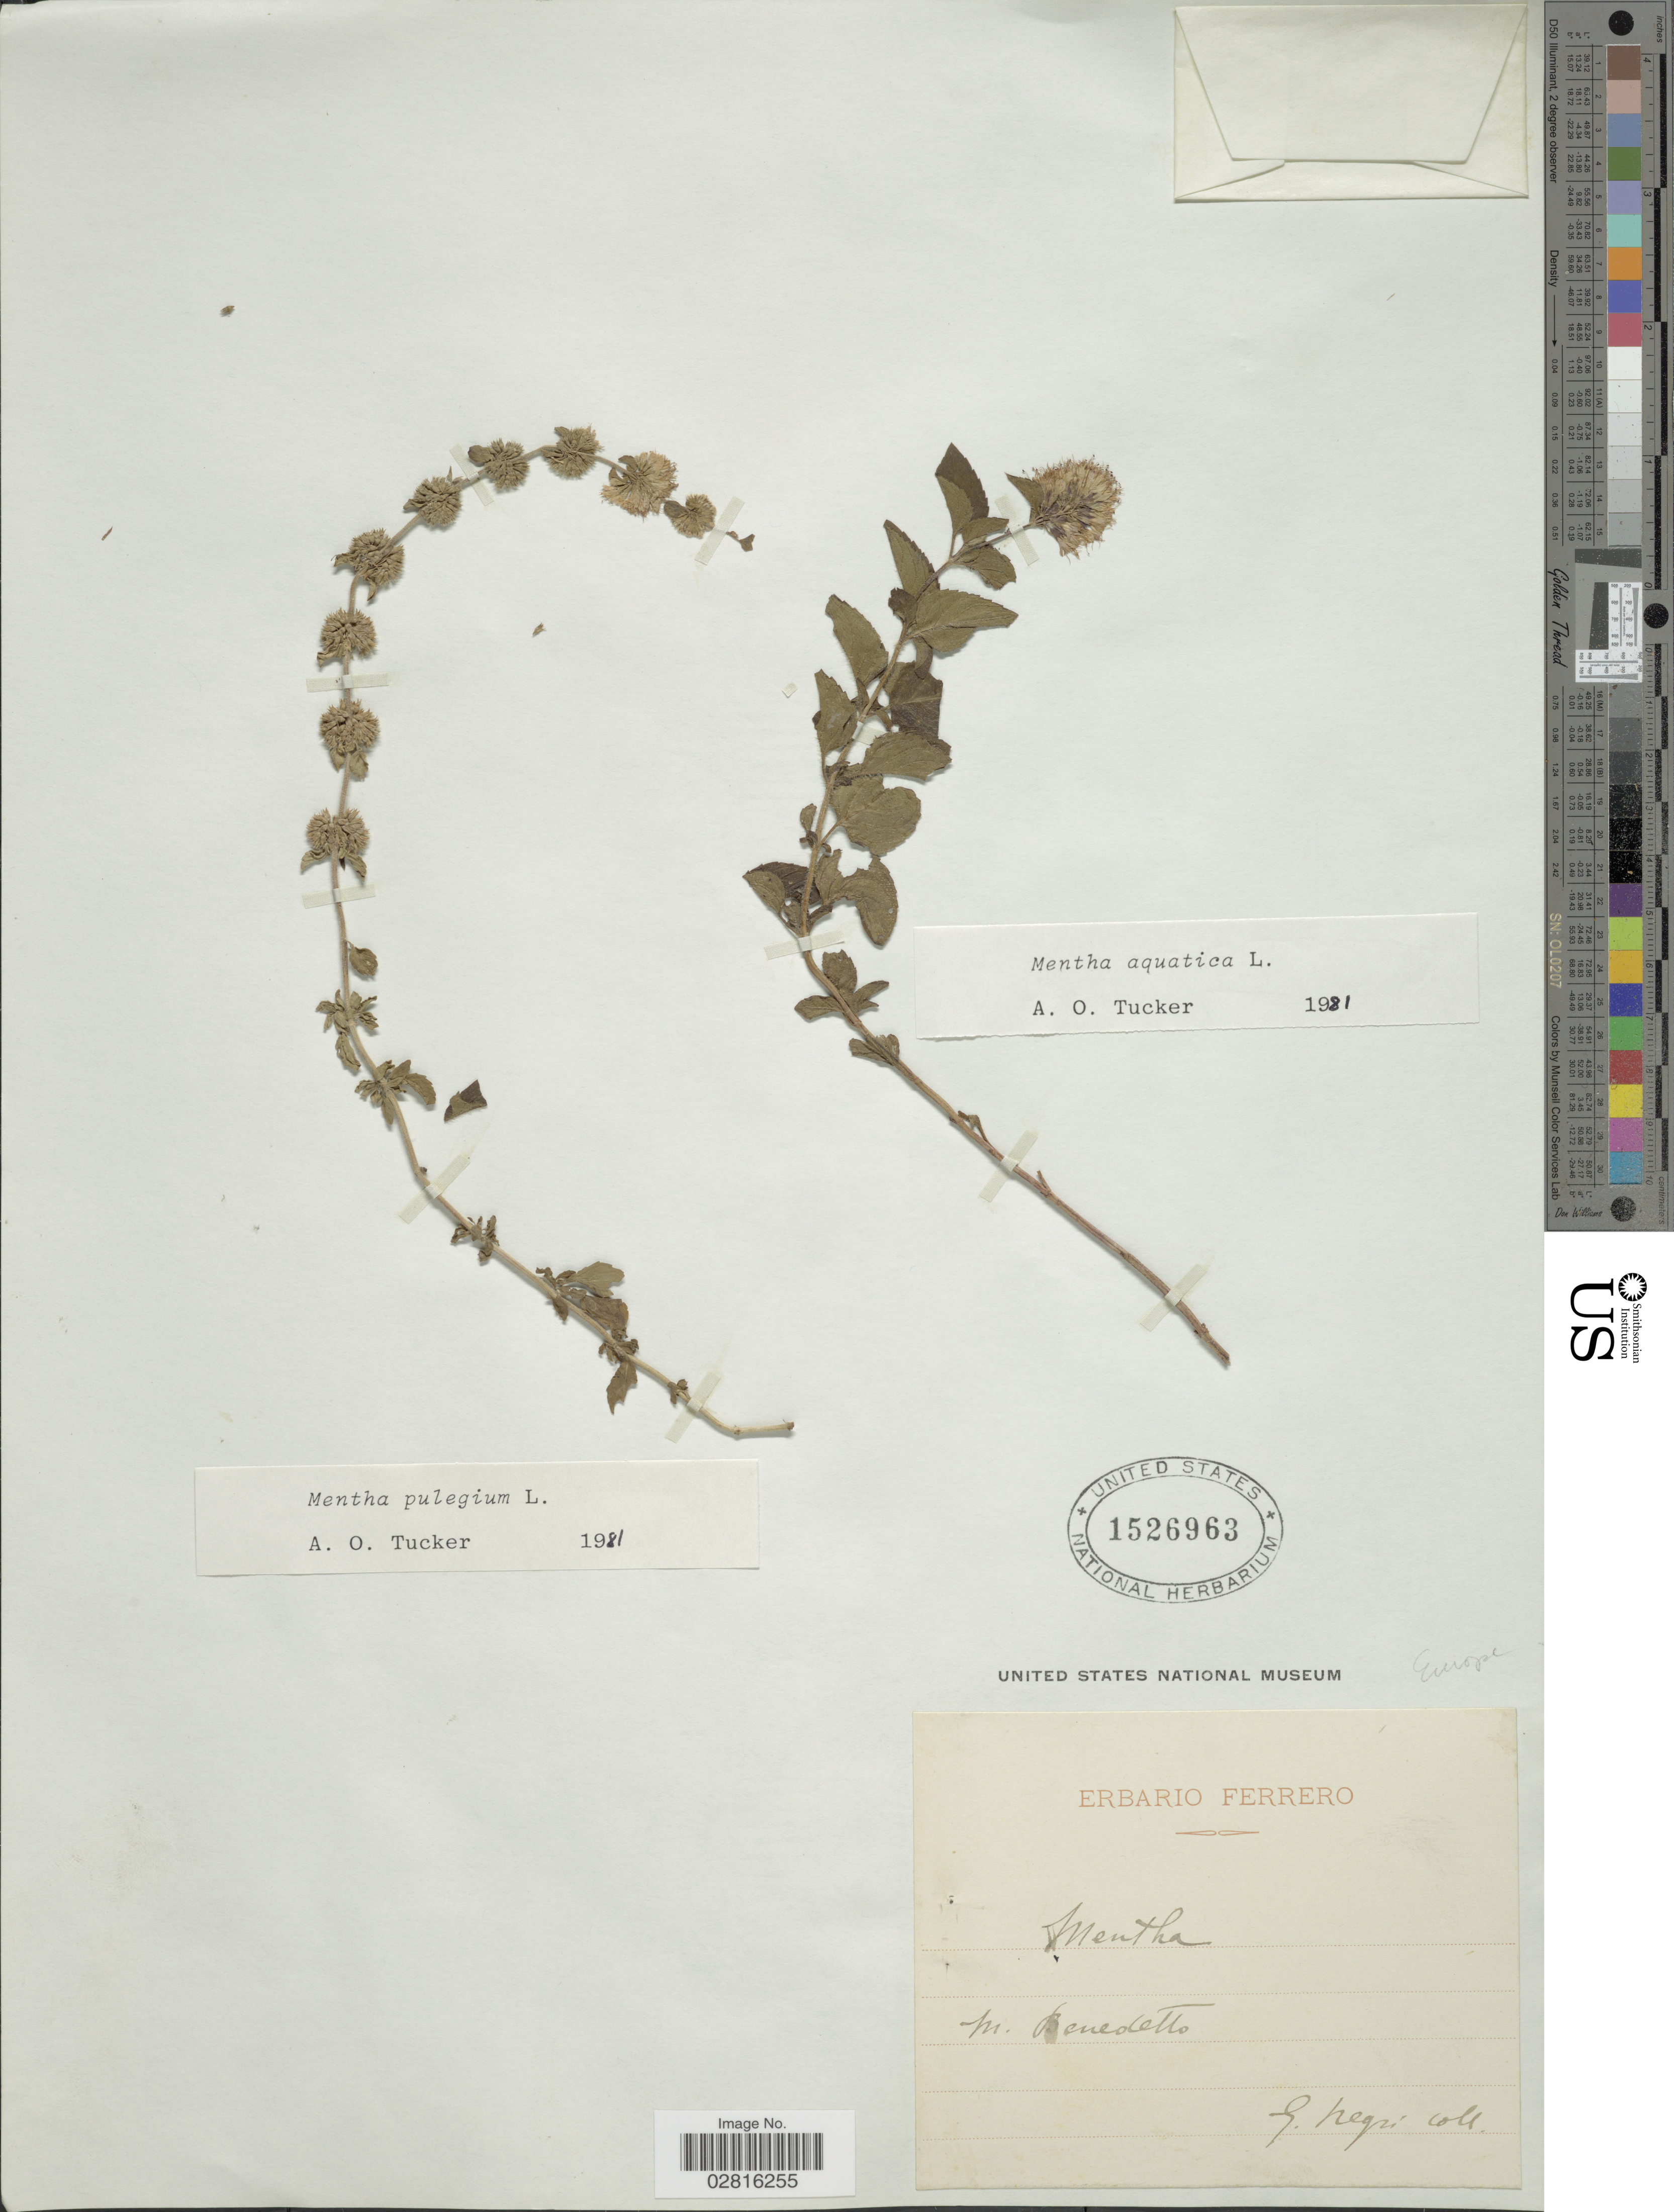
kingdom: Plantae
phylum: Tracheophyta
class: Magnoliopsida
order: Lamiales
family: Lamiaceae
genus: Mentha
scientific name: Mentha aquatica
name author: L.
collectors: G. Negri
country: Italy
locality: Europe. Nr. Benedetto.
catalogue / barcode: US 1526963